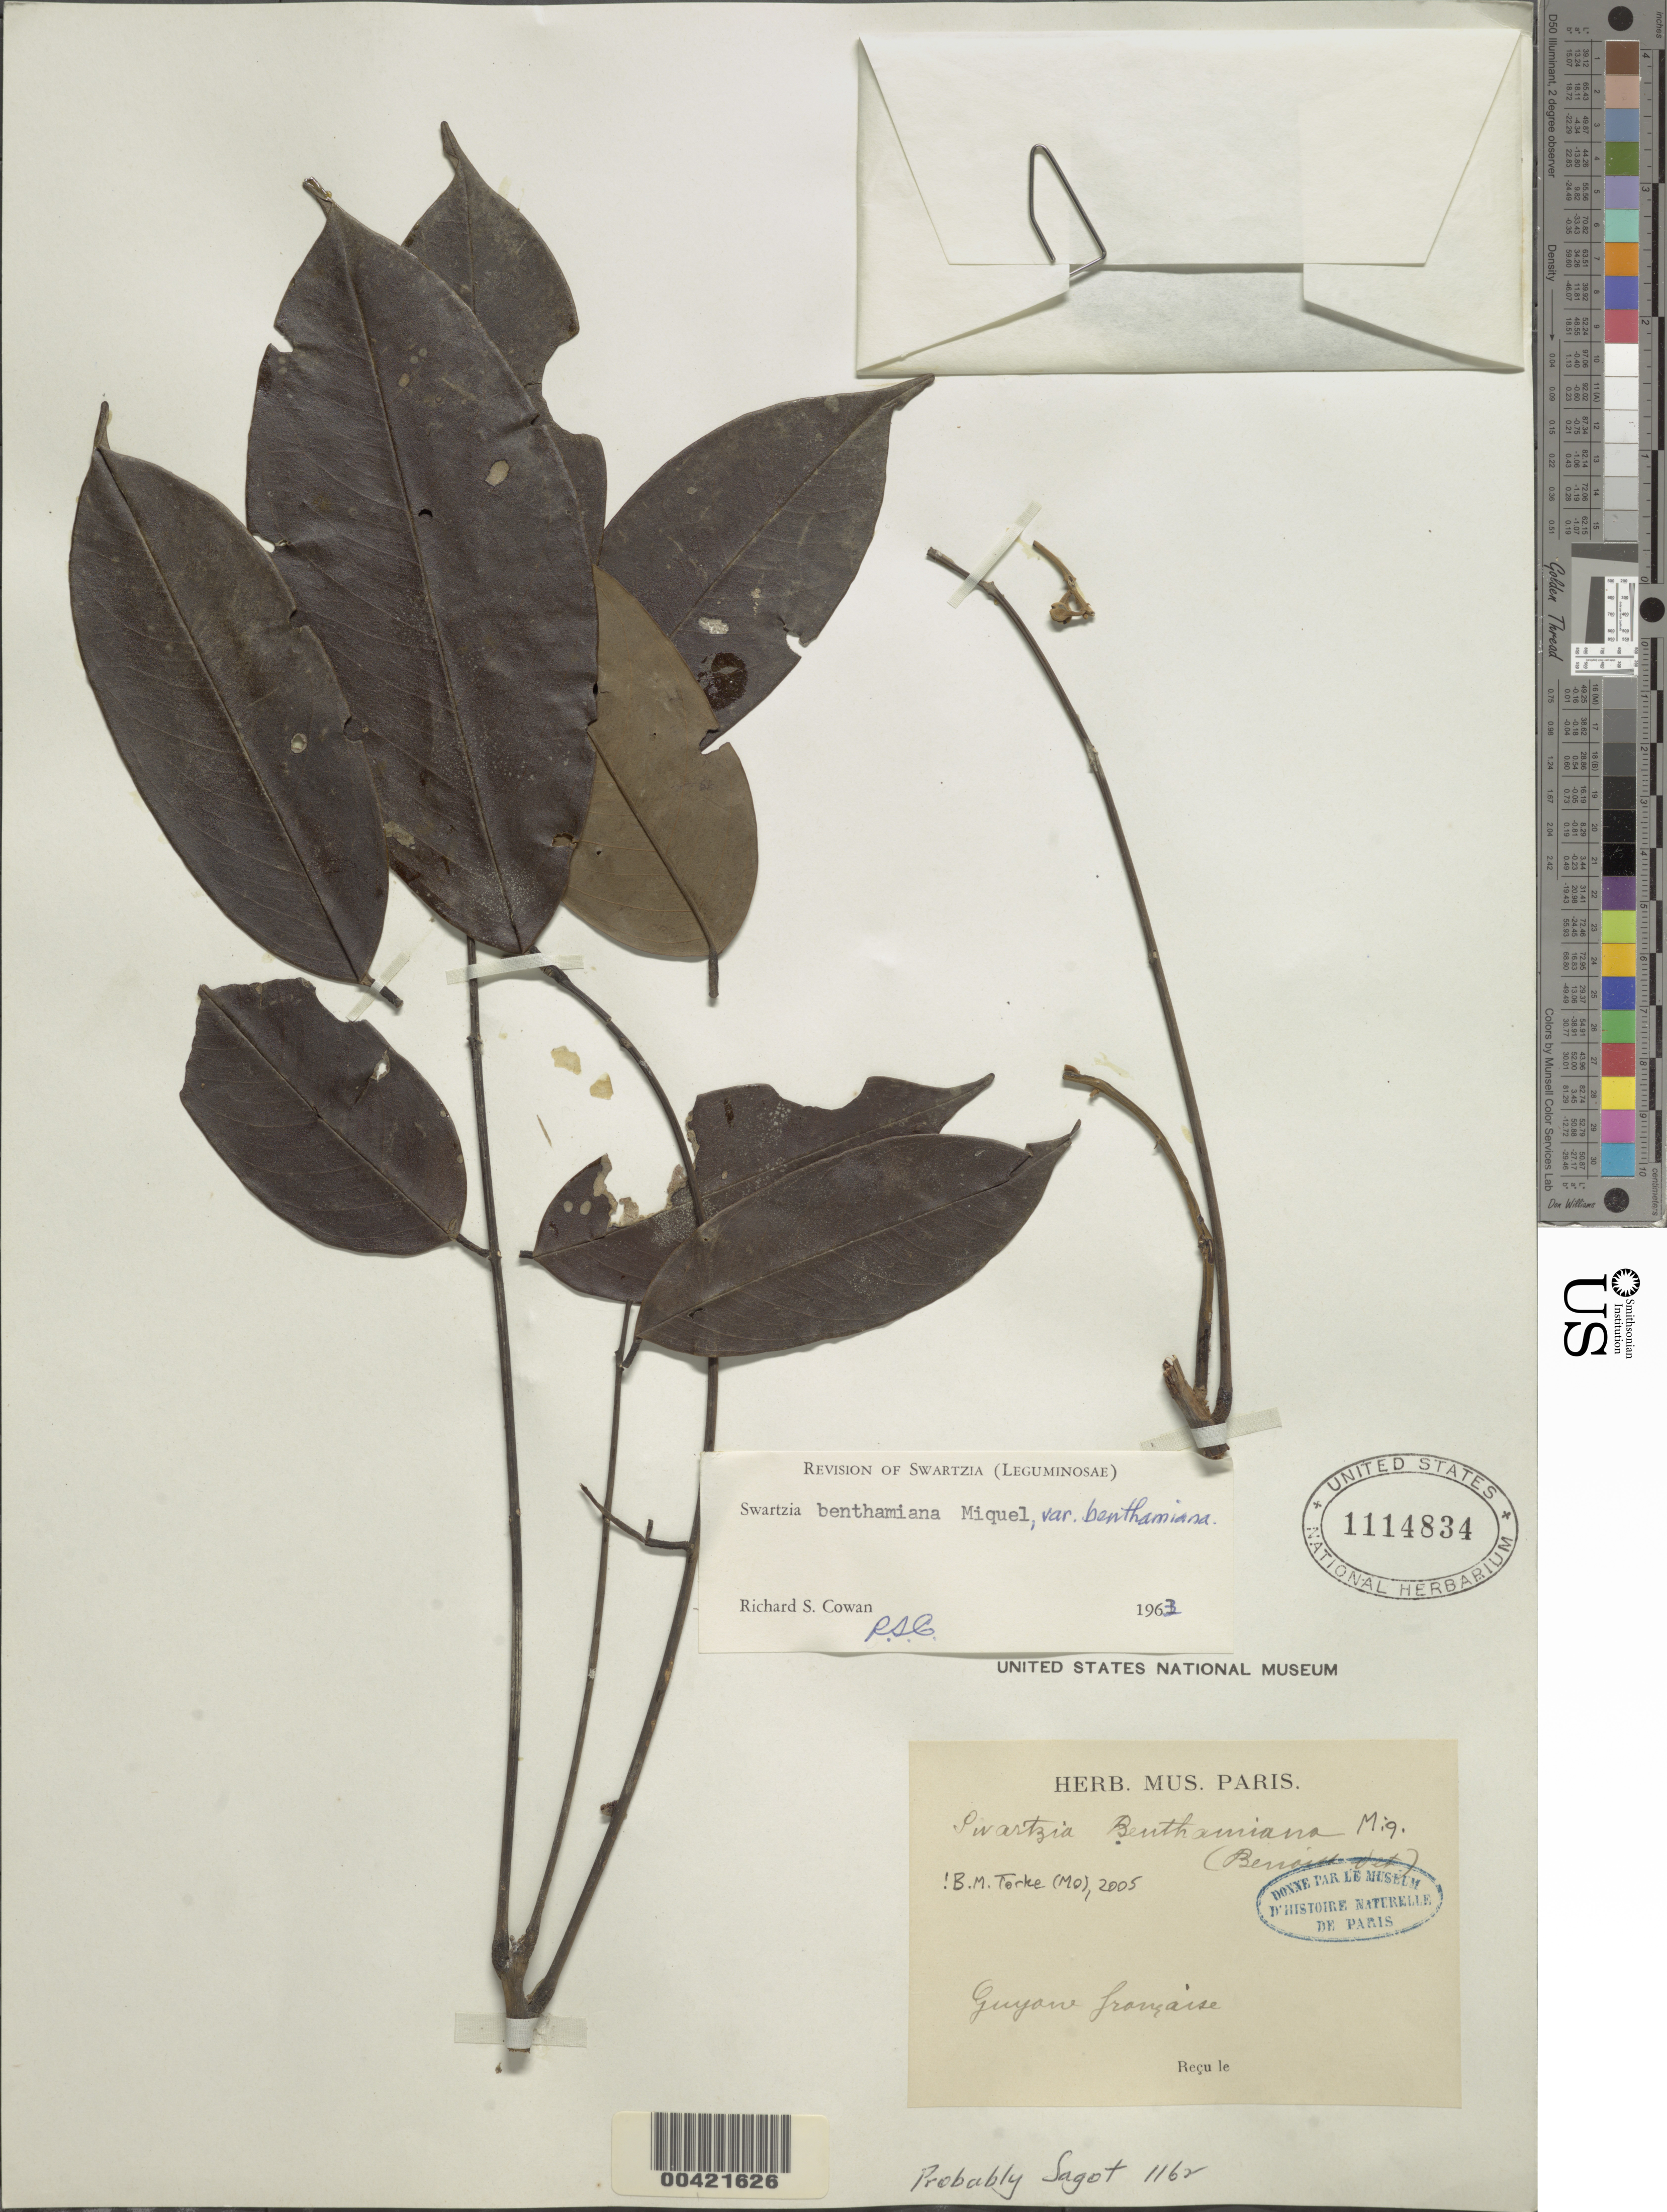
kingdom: Plantae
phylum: Tracheophyta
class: Magnoliopsida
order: Fabales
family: Fabaceae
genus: Swartzia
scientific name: Swartzia benthamiana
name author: Miq.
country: French Guiana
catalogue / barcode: US 1114834